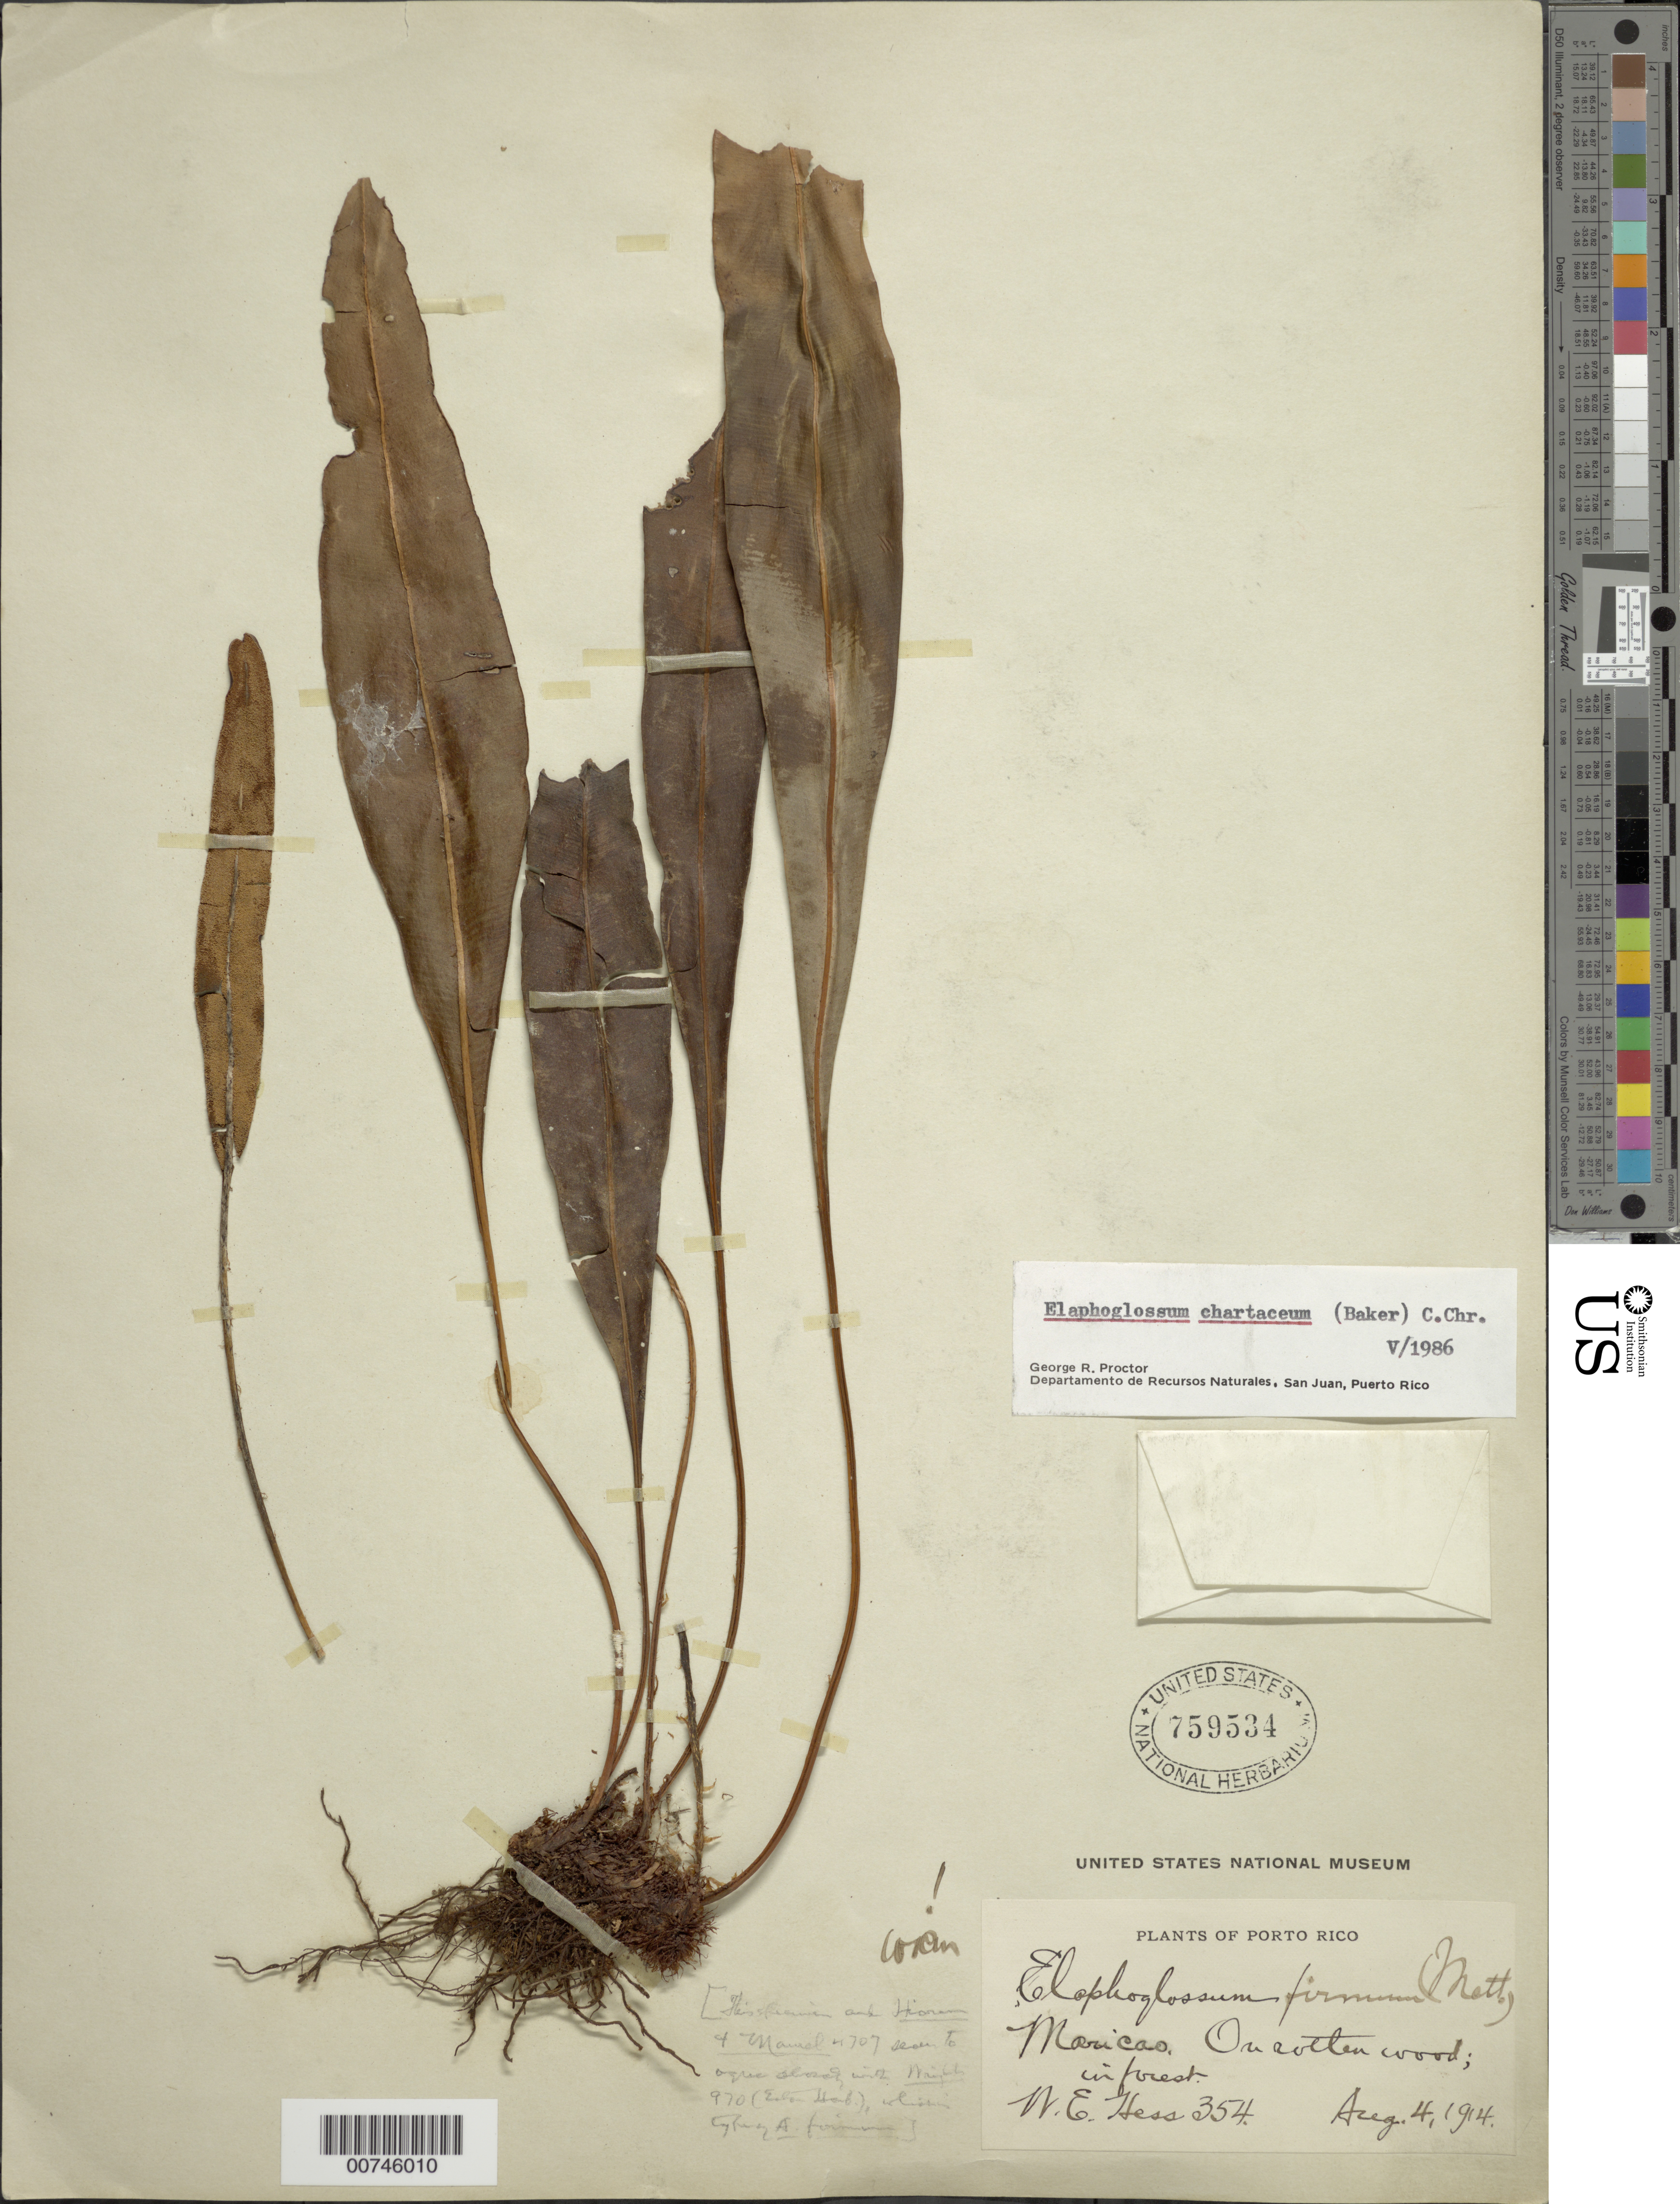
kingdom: Plantae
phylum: Tracheophyta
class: Polypodiopsida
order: Polypodiales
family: Dryopteridaceae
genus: Elaphoglossum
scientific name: Elaphoglossum chartaceum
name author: (Baker ex Jenman) C. Chr.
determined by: Proctor, G. R.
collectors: W. Hess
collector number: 354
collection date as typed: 04 Aug 1914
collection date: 1914-08-04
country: Puerto Rico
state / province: Maricao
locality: In forest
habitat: On rotten wood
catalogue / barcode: US 759534